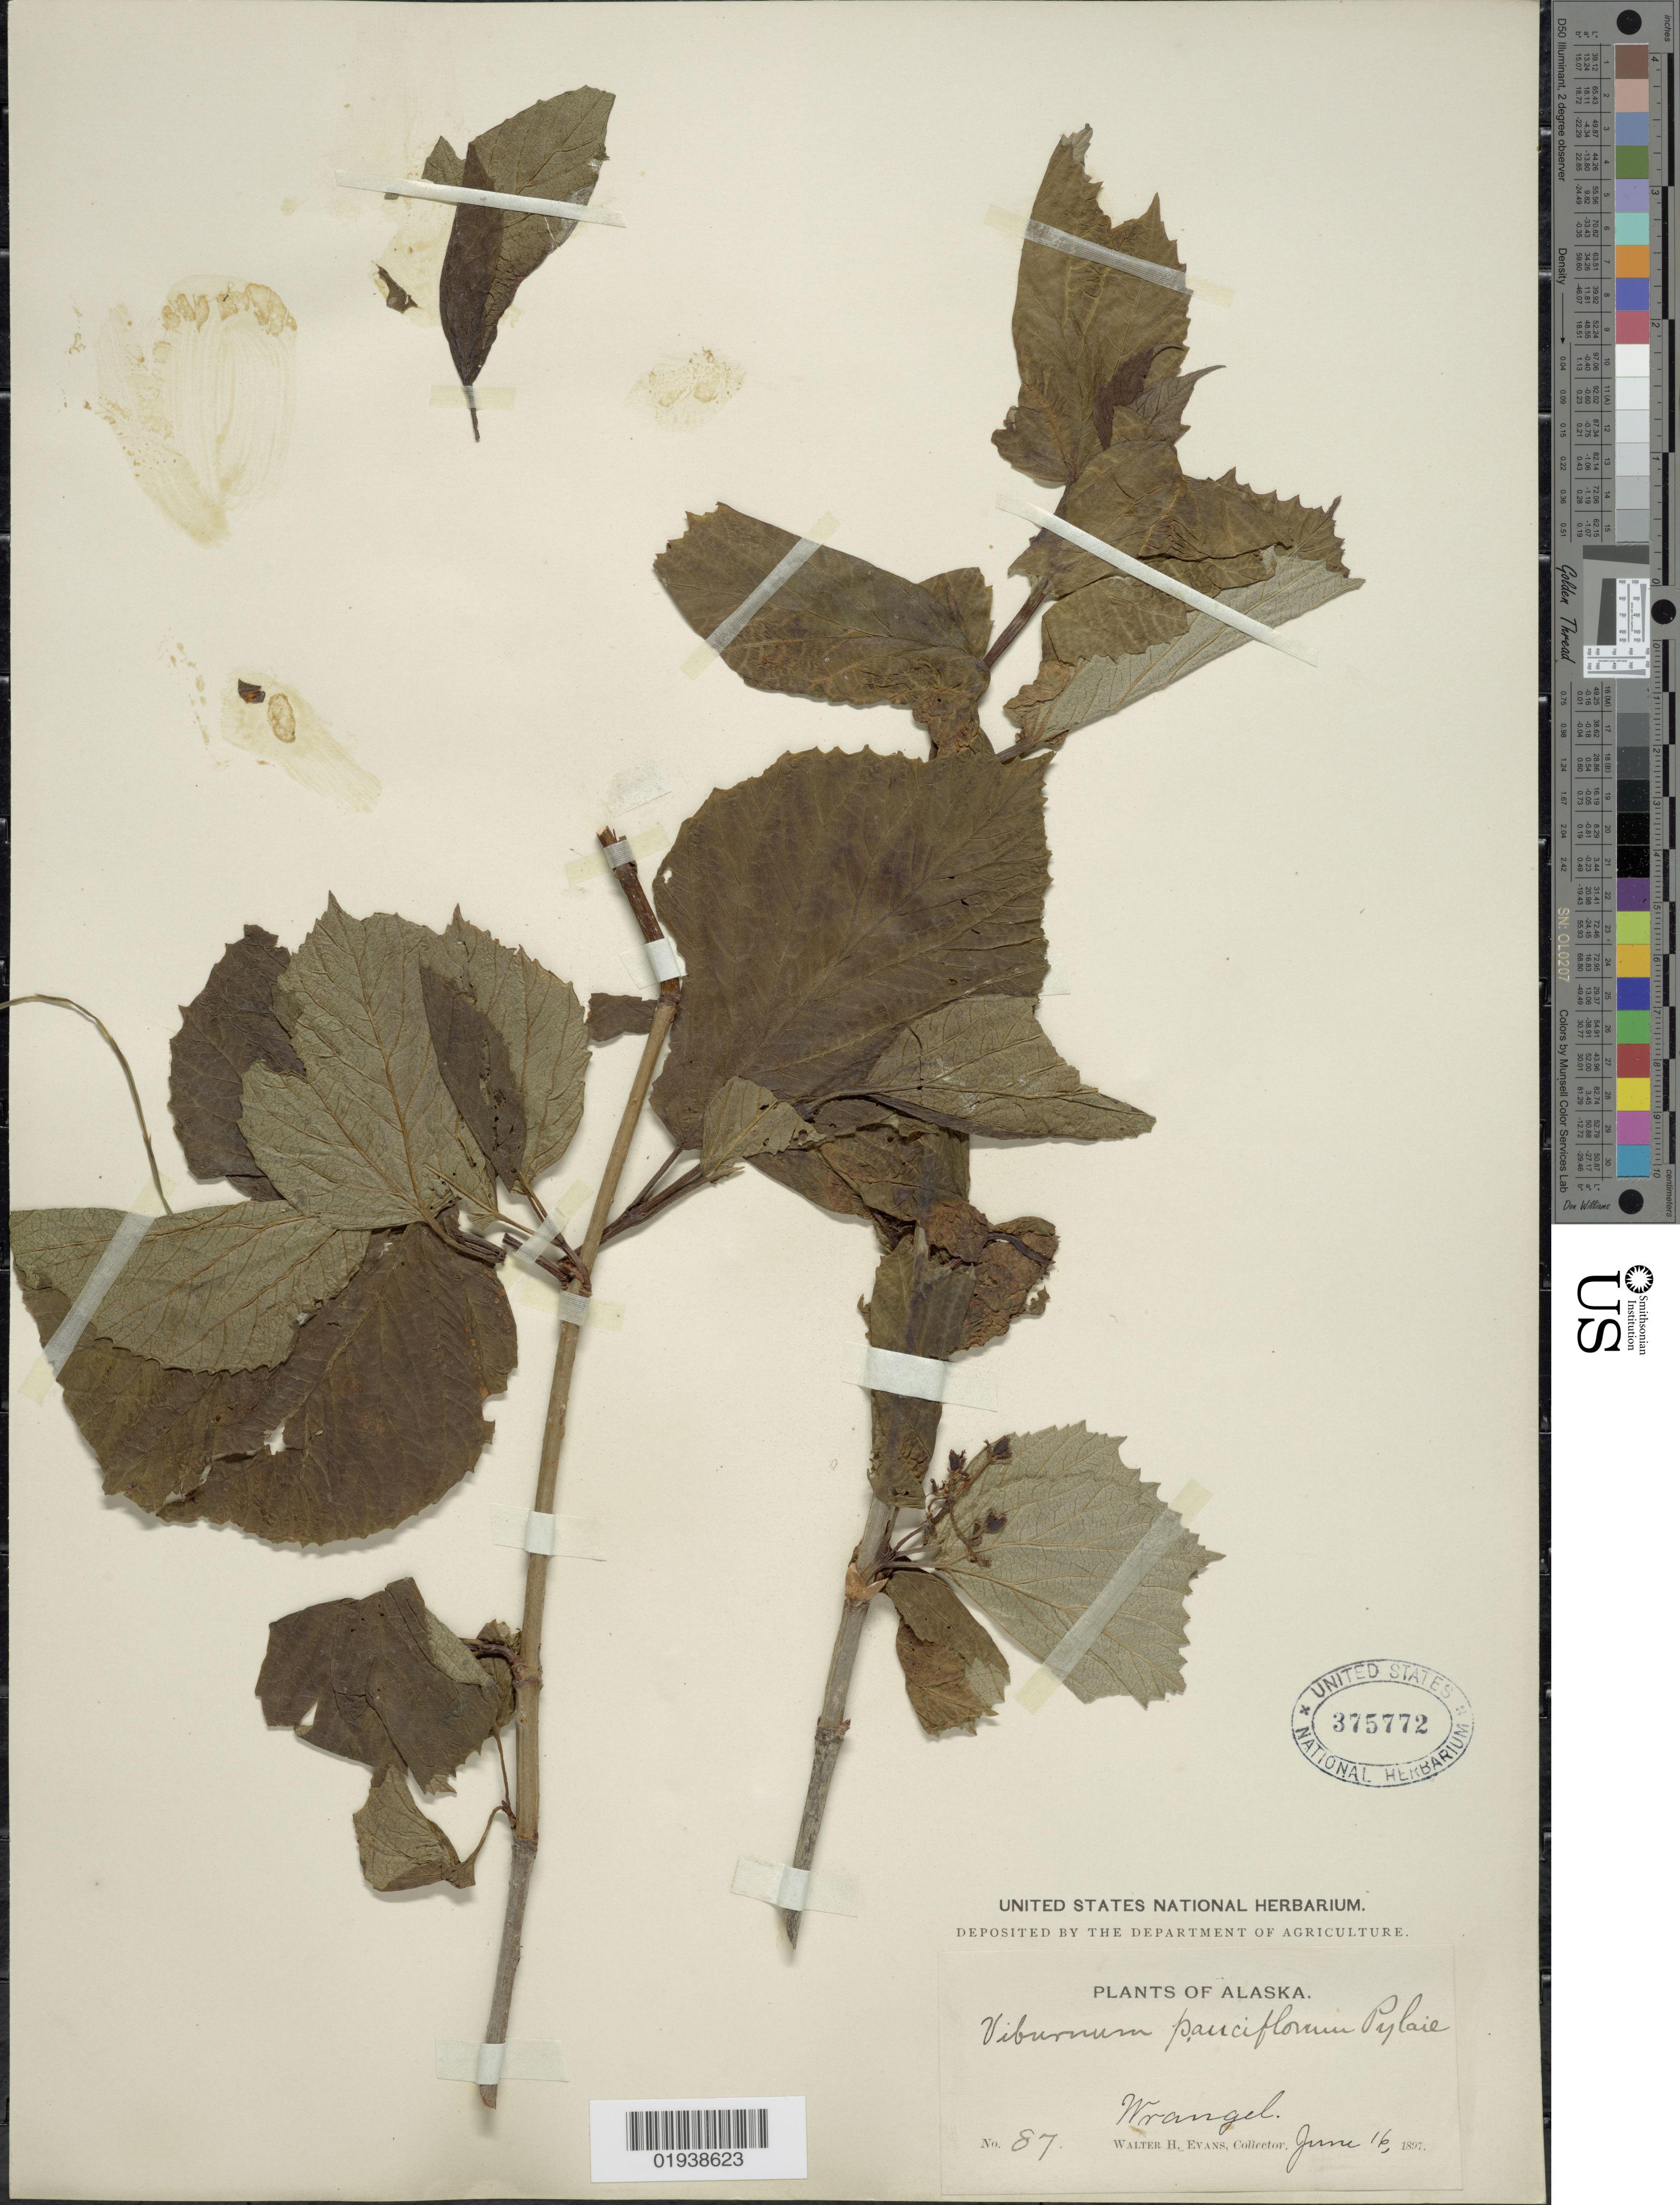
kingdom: Plantae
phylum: Tracheophyta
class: Magnoliopsida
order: Dipsacales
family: Viburnaceae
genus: Viburnum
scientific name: Viburnum edule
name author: (Michx.) Raf.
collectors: W. H. Evans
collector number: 87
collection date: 1897-06-16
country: United States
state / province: Alaska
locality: Wrangell.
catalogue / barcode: US 375772